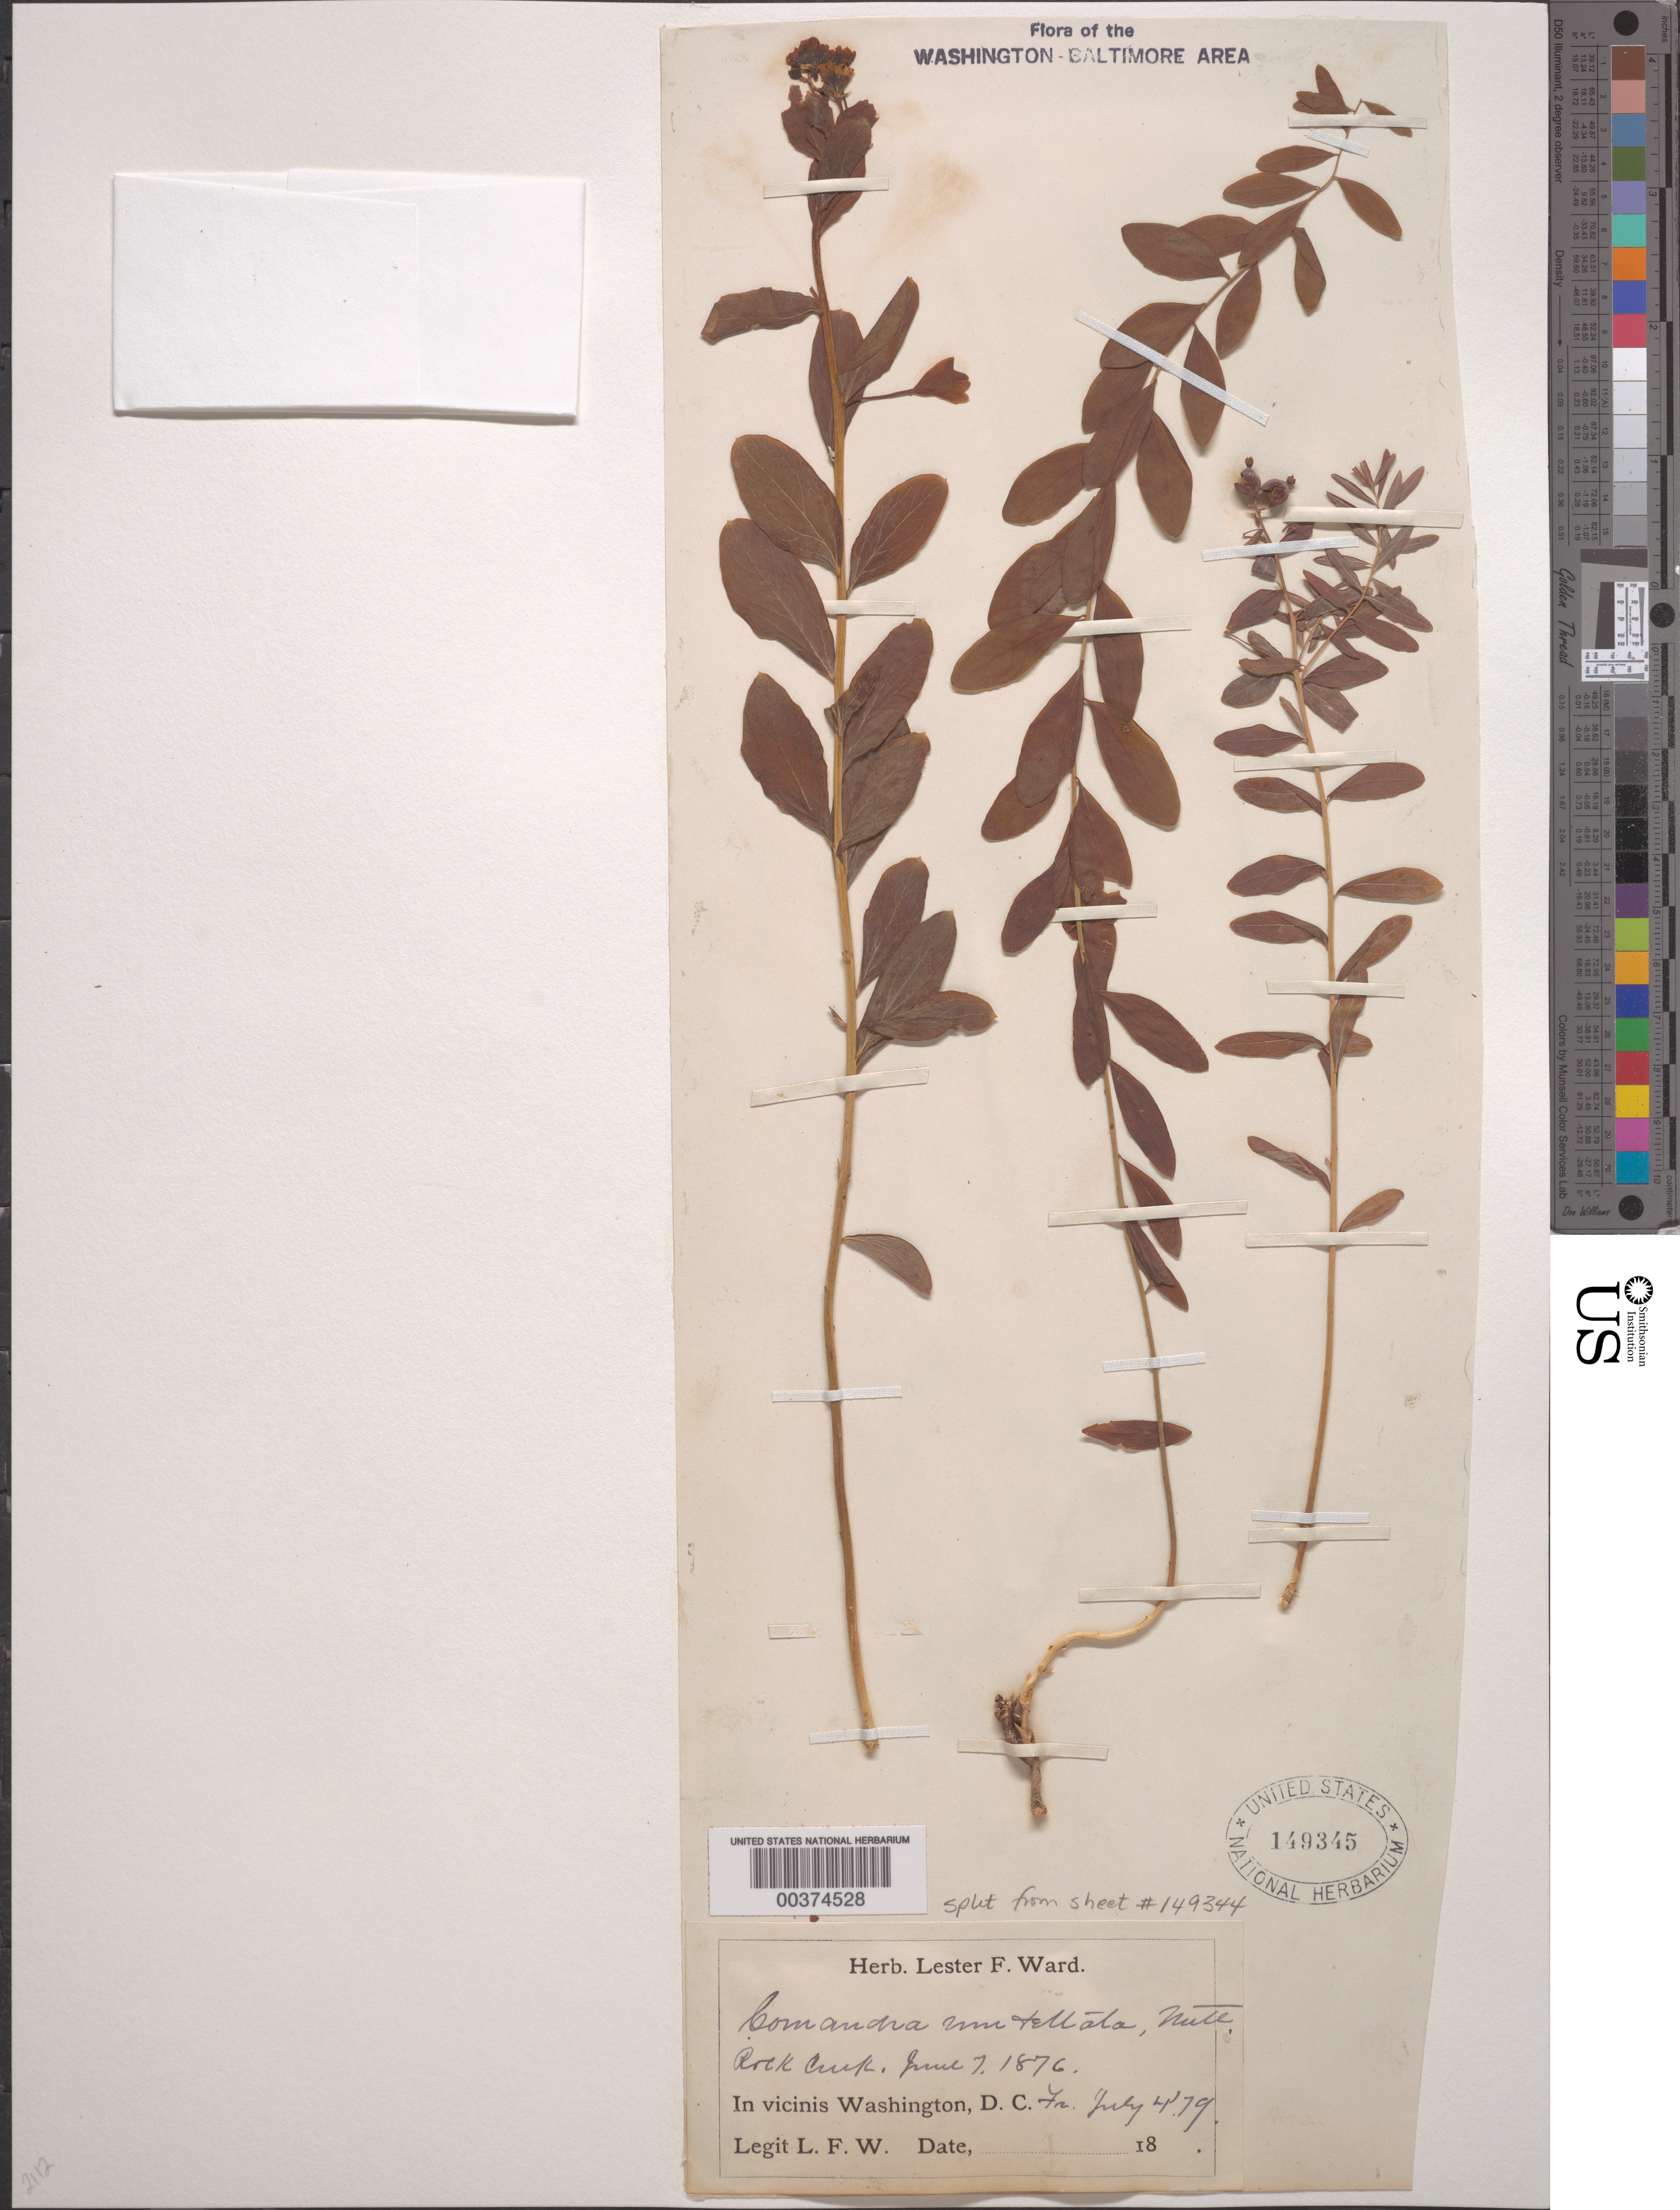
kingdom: Plantae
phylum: Tracheophyta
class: Magnoliopsida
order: Santalales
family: Comandraceae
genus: Comandra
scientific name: Comandra umbellata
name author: (L.) Nutt.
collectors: L. F. Ward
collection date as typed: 07 Jun 1876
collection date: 1876-06-07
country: United States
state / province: District of Columbia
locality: Rock Creek Rock Creek Park and Vicinity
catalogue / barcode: US 149345